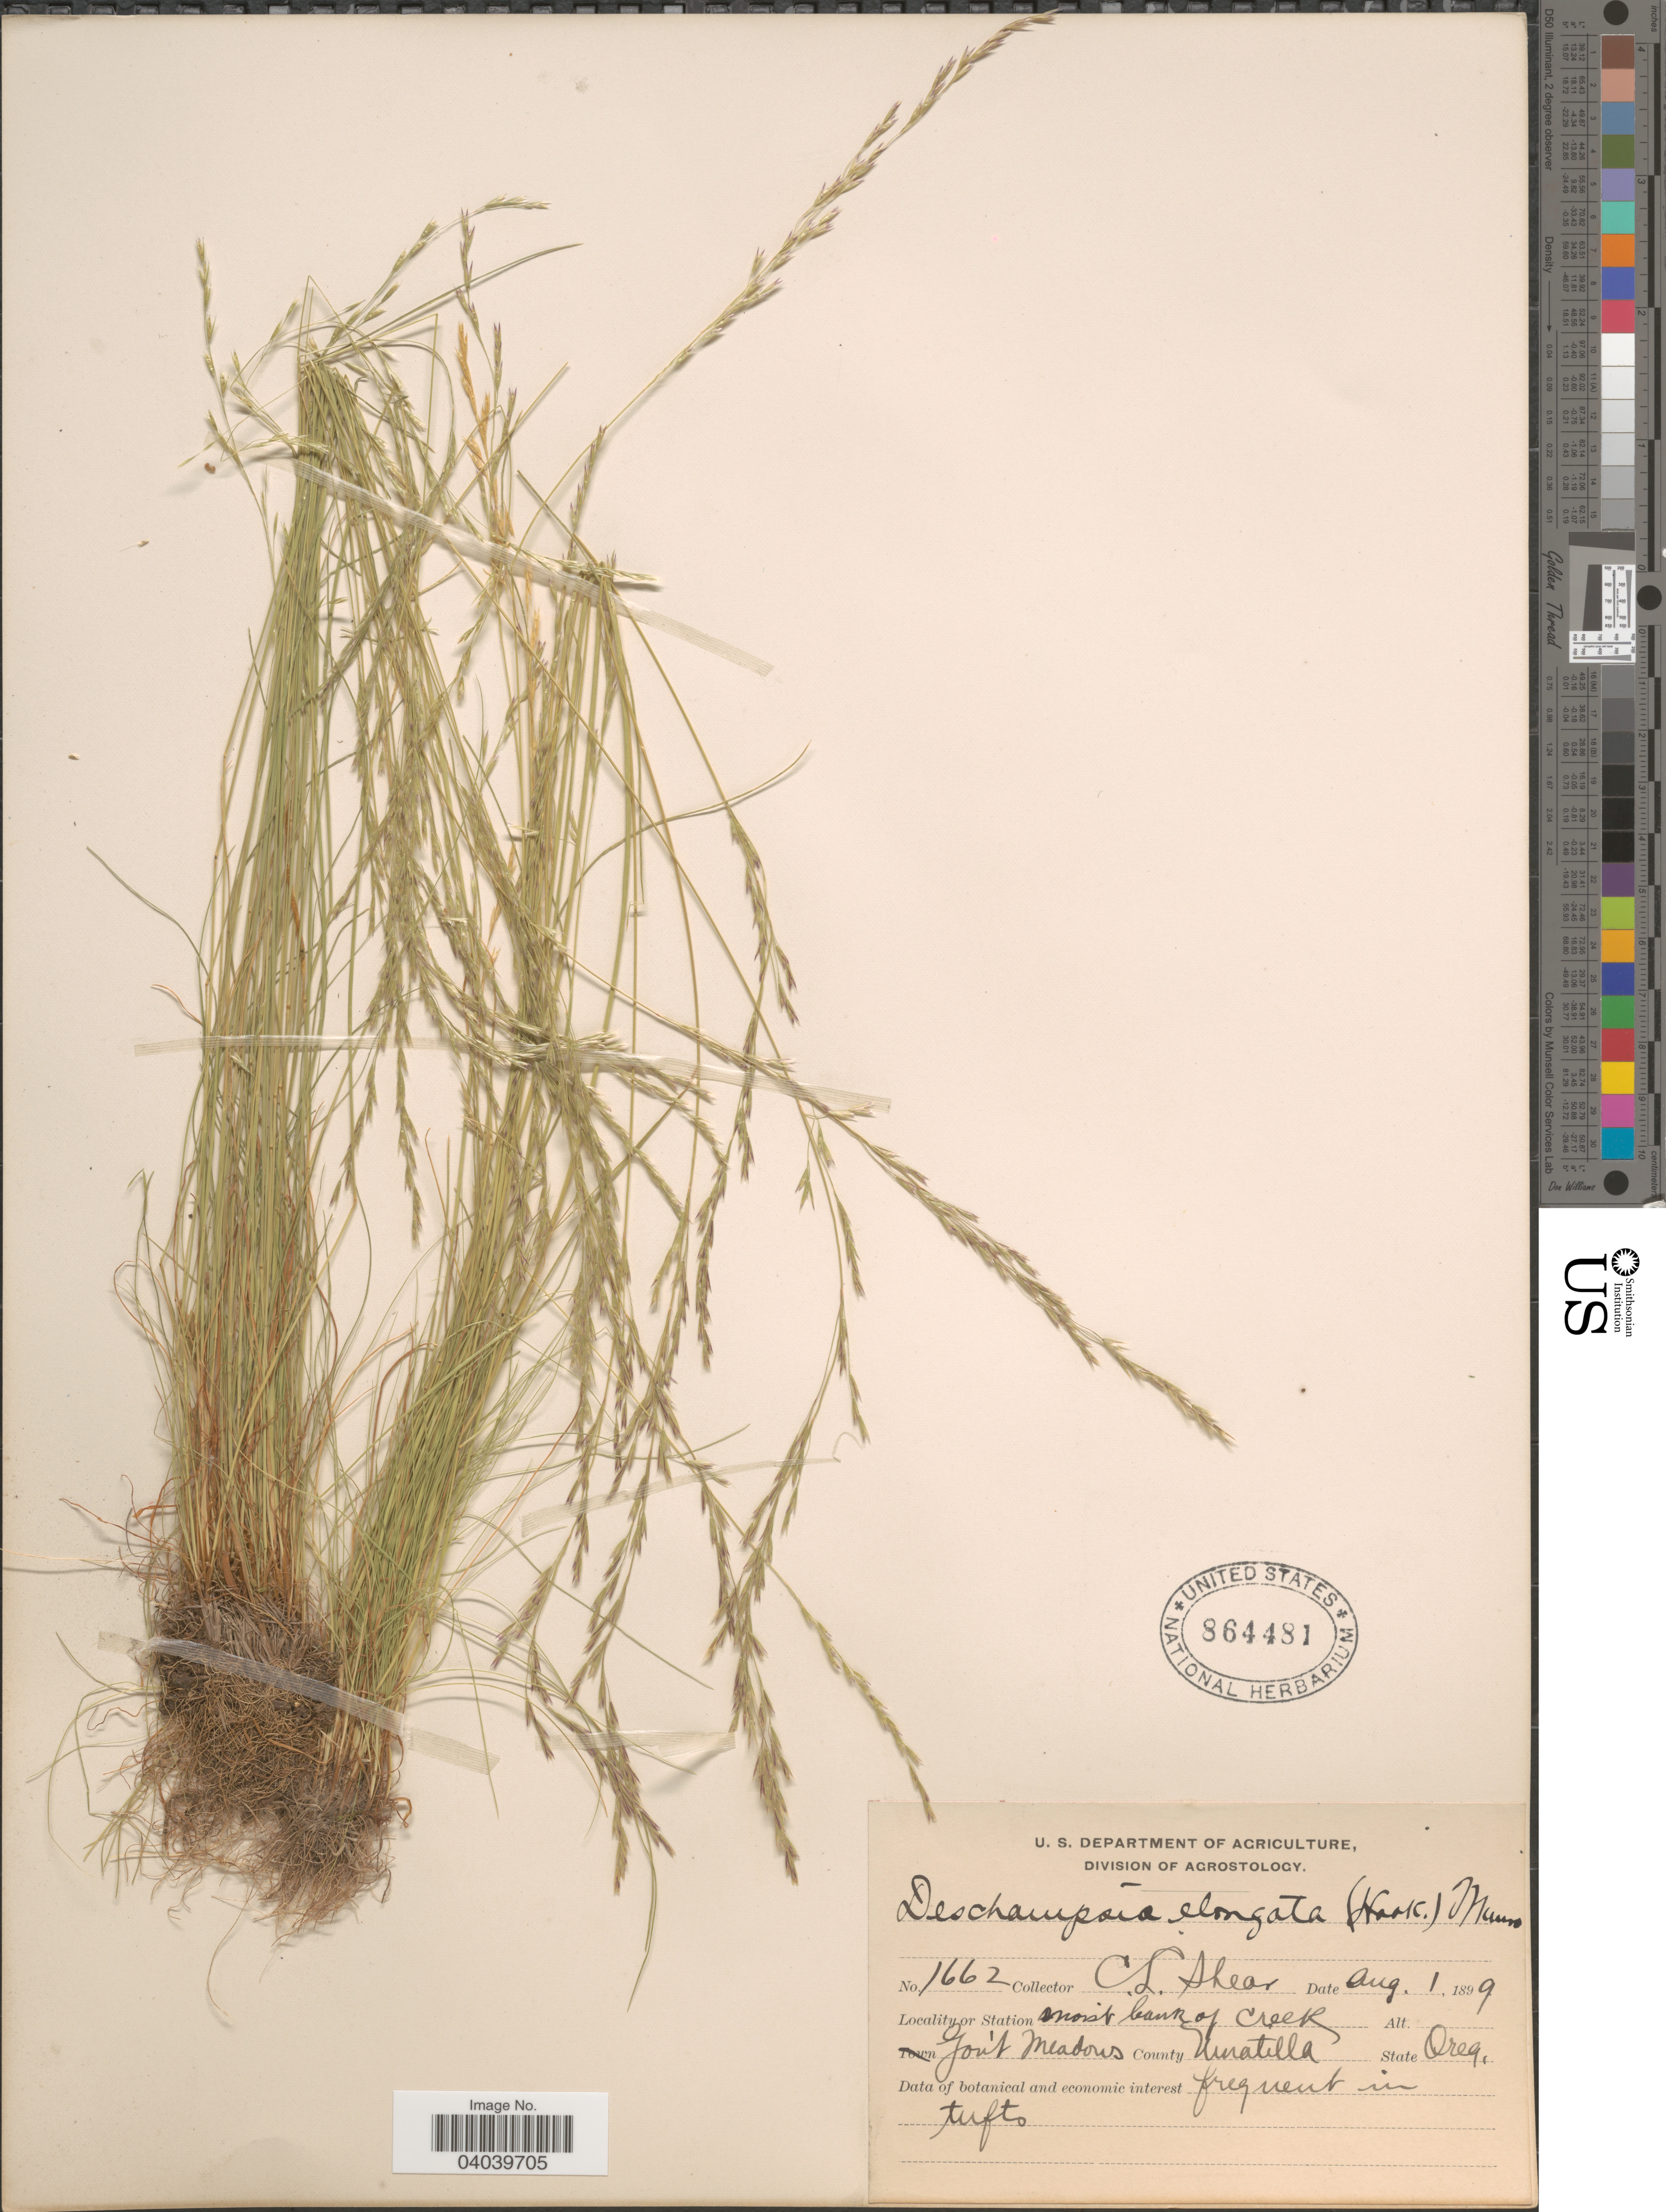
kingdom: Plantae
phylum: Tracheophyta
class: Liliopsida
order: Poales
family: Poaceae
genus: Deschampsia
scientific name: Deschampsia elongata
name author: (Hook.) Munro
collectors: C. L. Shear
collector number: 1662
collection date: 1899-08-01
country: United States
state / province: Oregon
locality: Gov't Meadows. County Umatilla.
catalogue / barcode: US 864481